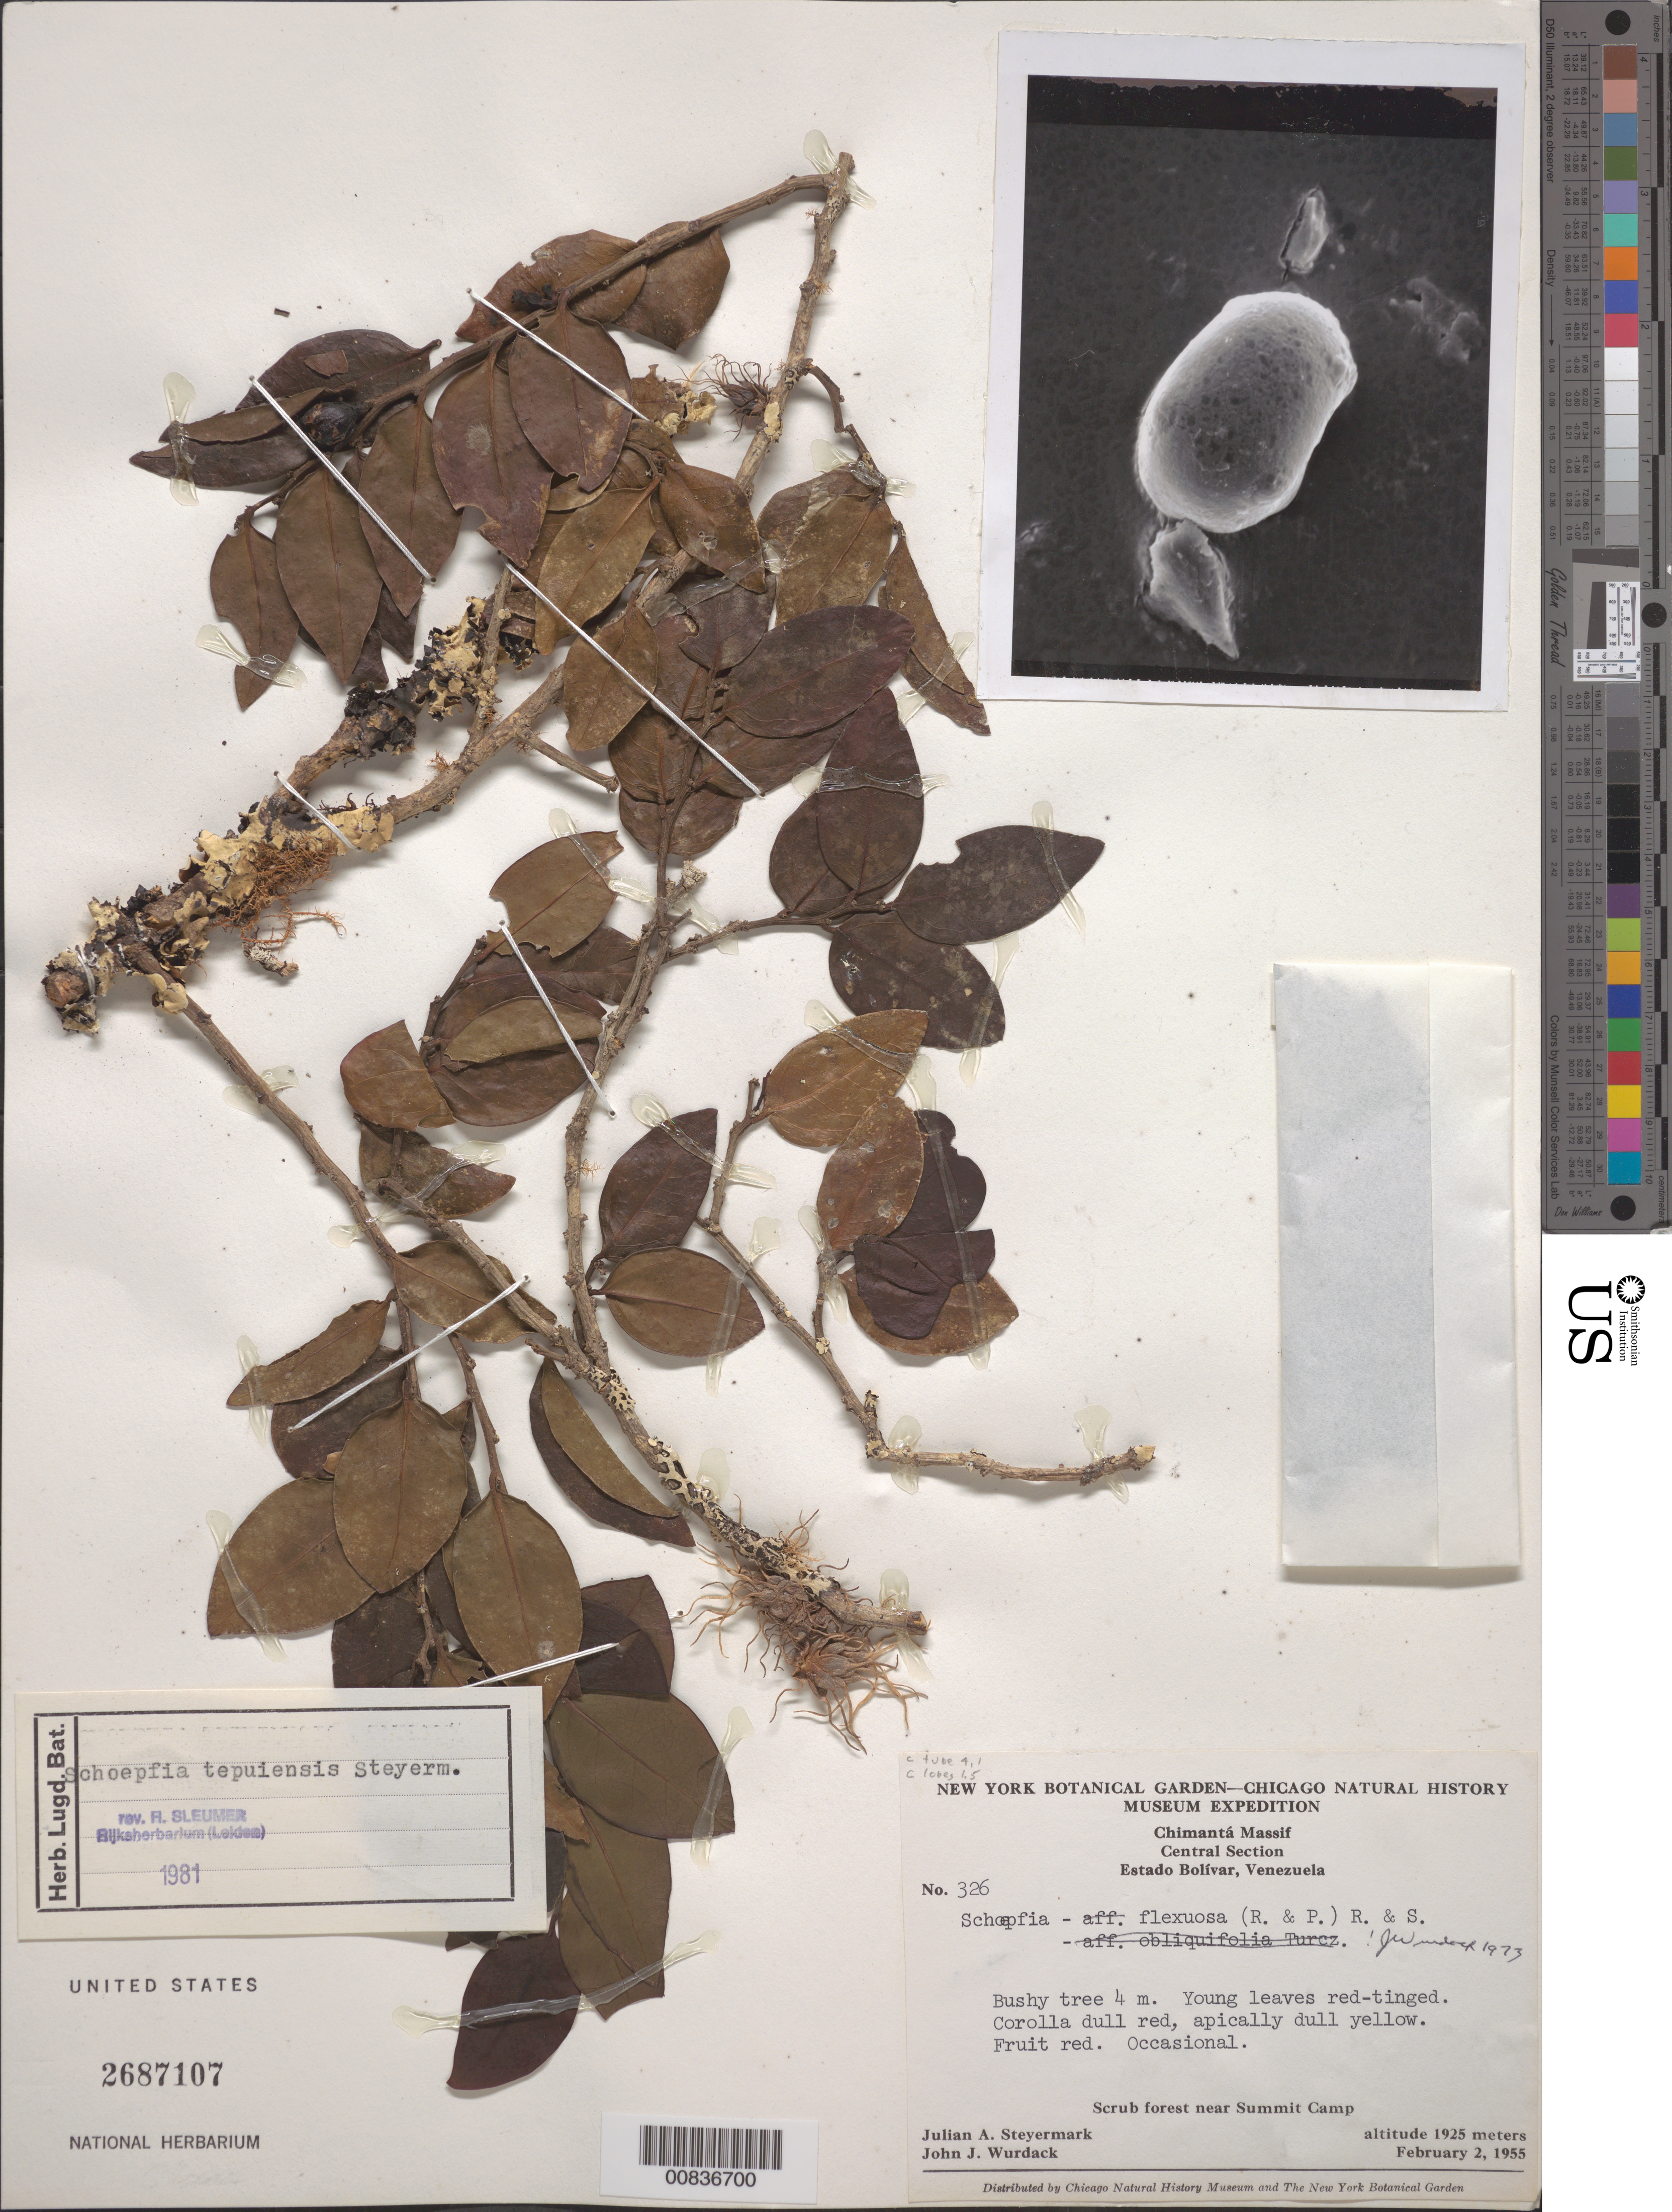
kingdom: Plantae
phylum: Tracheophyta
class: Magnoliopsida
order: Santalales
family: Schoepfiaceae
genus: Schoepfia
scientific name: Schoepfia tepuiensis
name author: Steyerm.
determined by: Sleumer, H. O.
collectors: J. Steyermark & J. J. Wurdack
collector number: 55 326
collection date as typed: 2-Feb-55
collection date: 1955-02-02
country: Venezuela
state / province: Bolívar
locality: Chimantá Massif, Central Section, Summit Camp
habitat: Scrub forest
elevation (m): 1925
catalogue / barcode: US 2687107